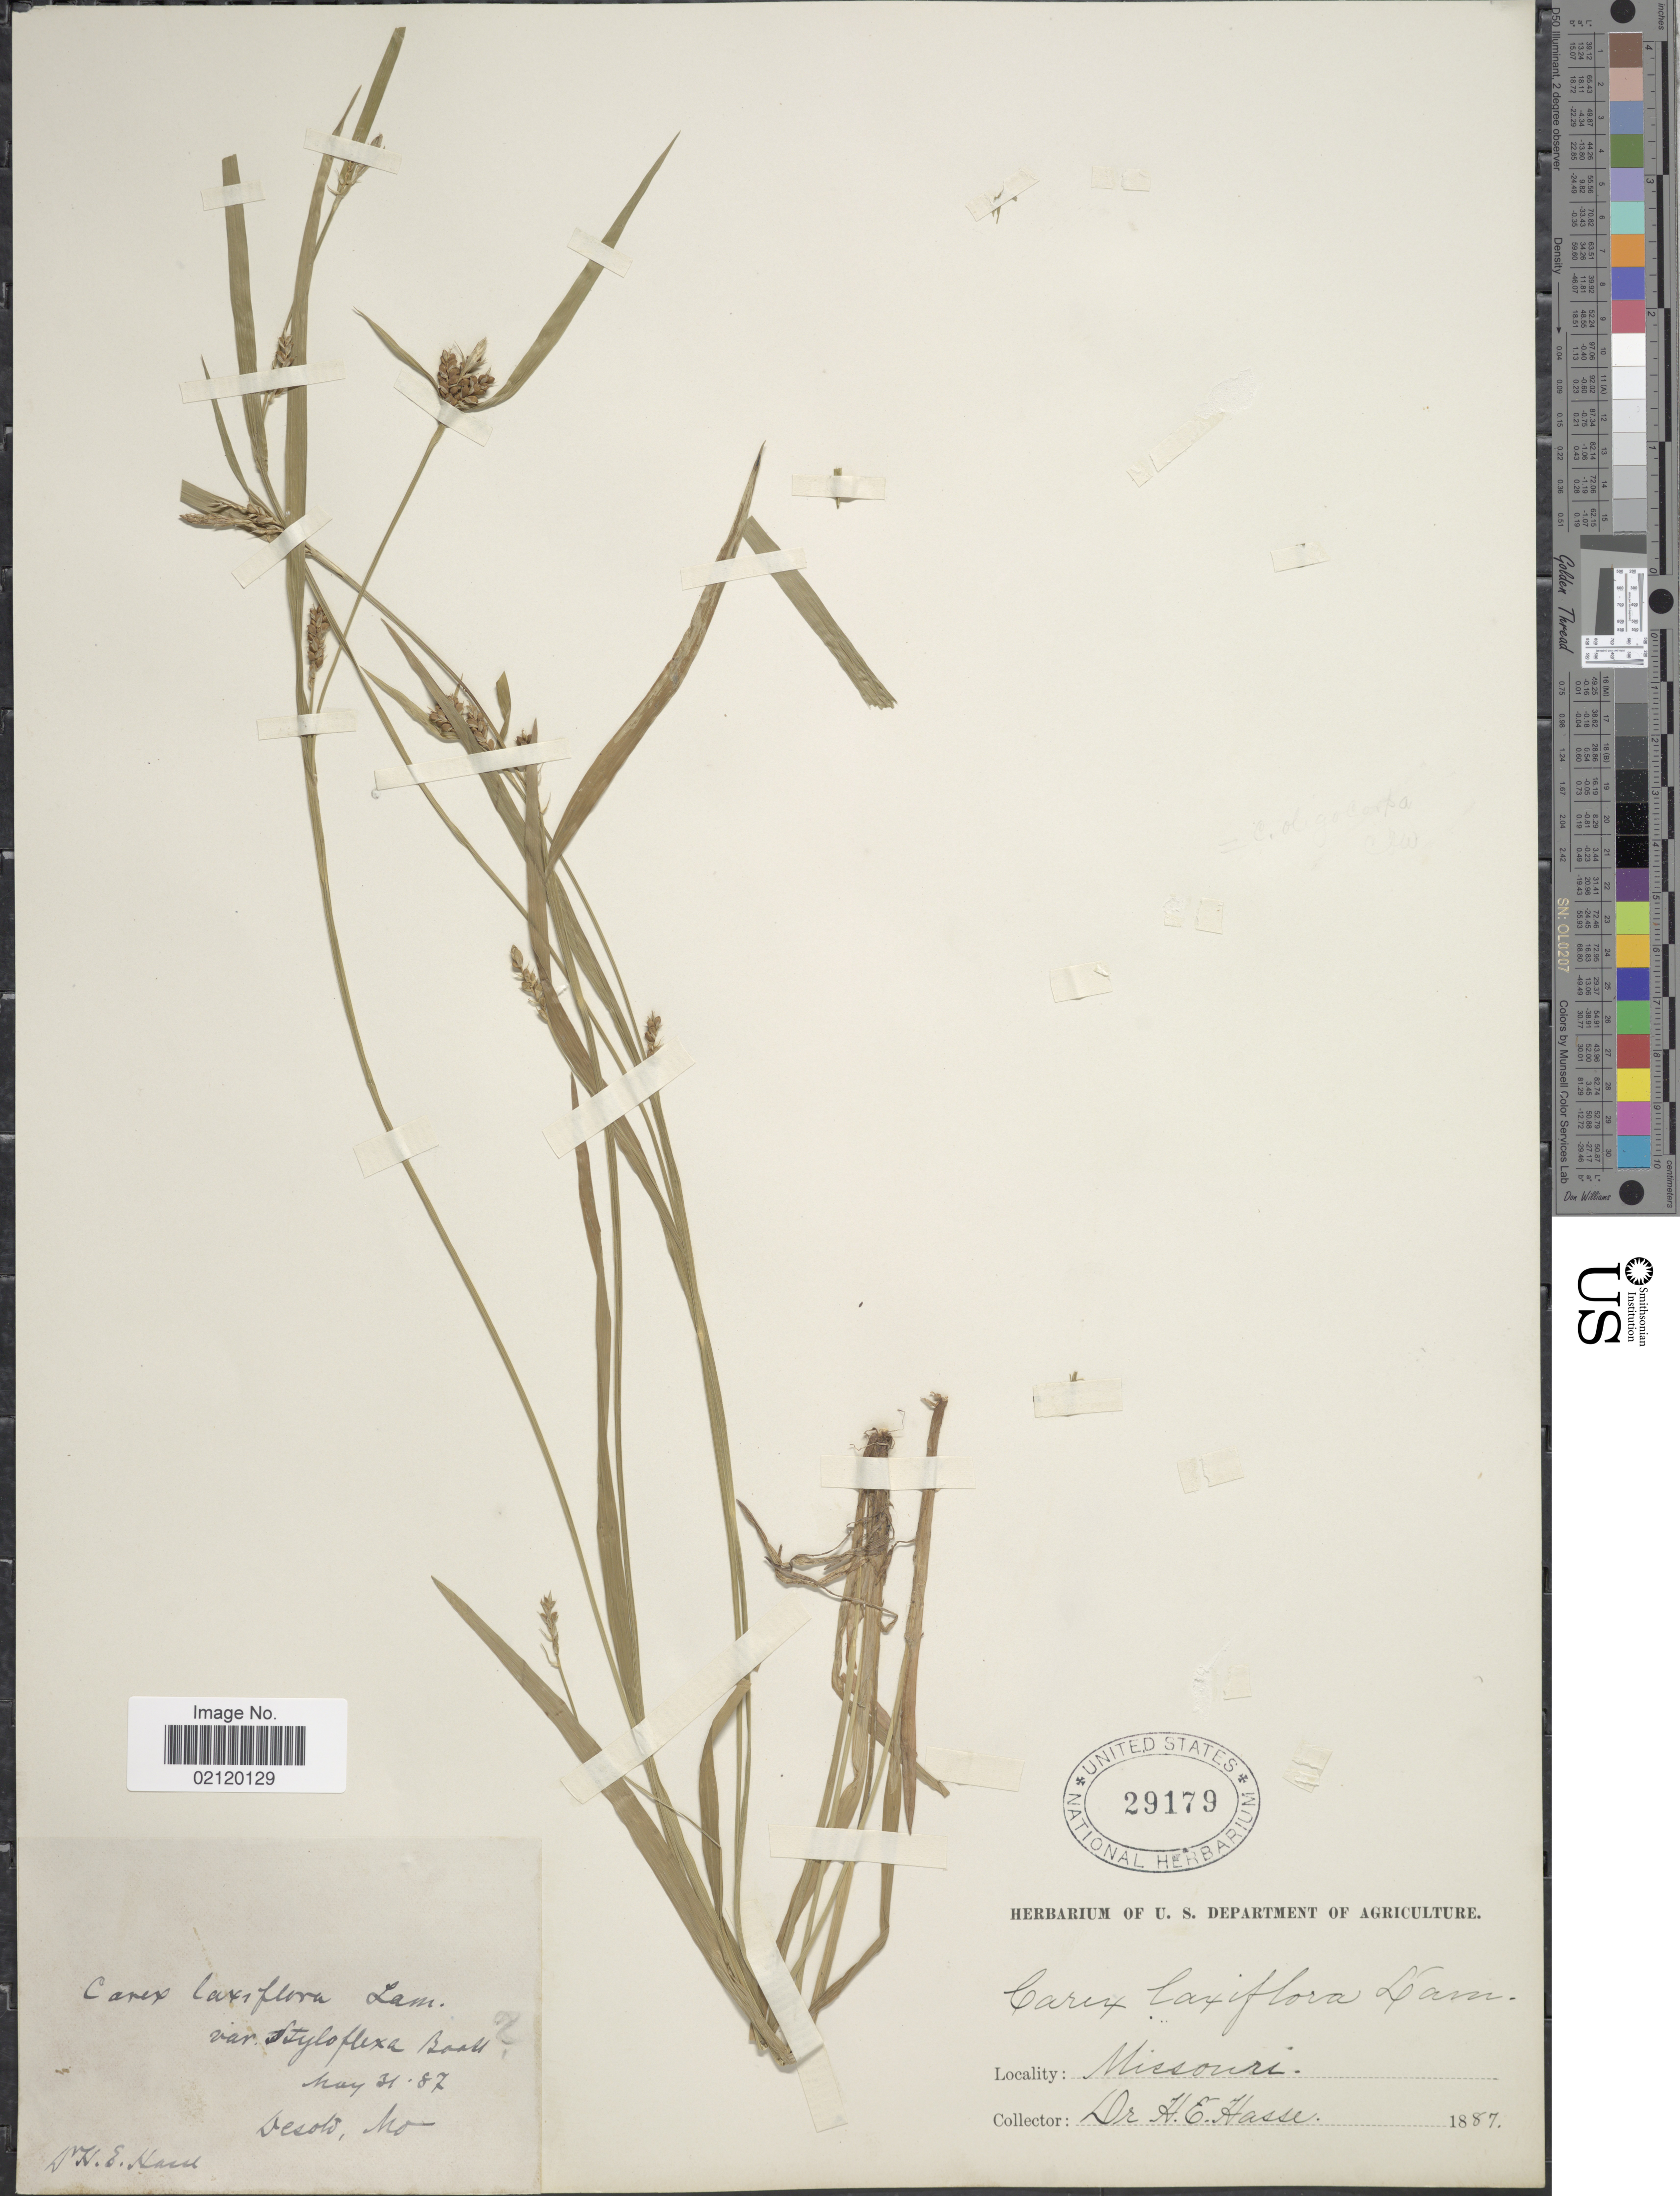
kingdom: Plantae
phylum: Tracheophyta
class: Liliopsida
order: Poales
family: Cyperaceae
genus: Carex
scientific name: Carex laxiflora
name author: Lam.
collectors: H. E. Hasse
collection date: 1887-05-31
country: United States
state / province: Missouri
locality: Desoto, Mo.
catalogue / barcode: US 29179